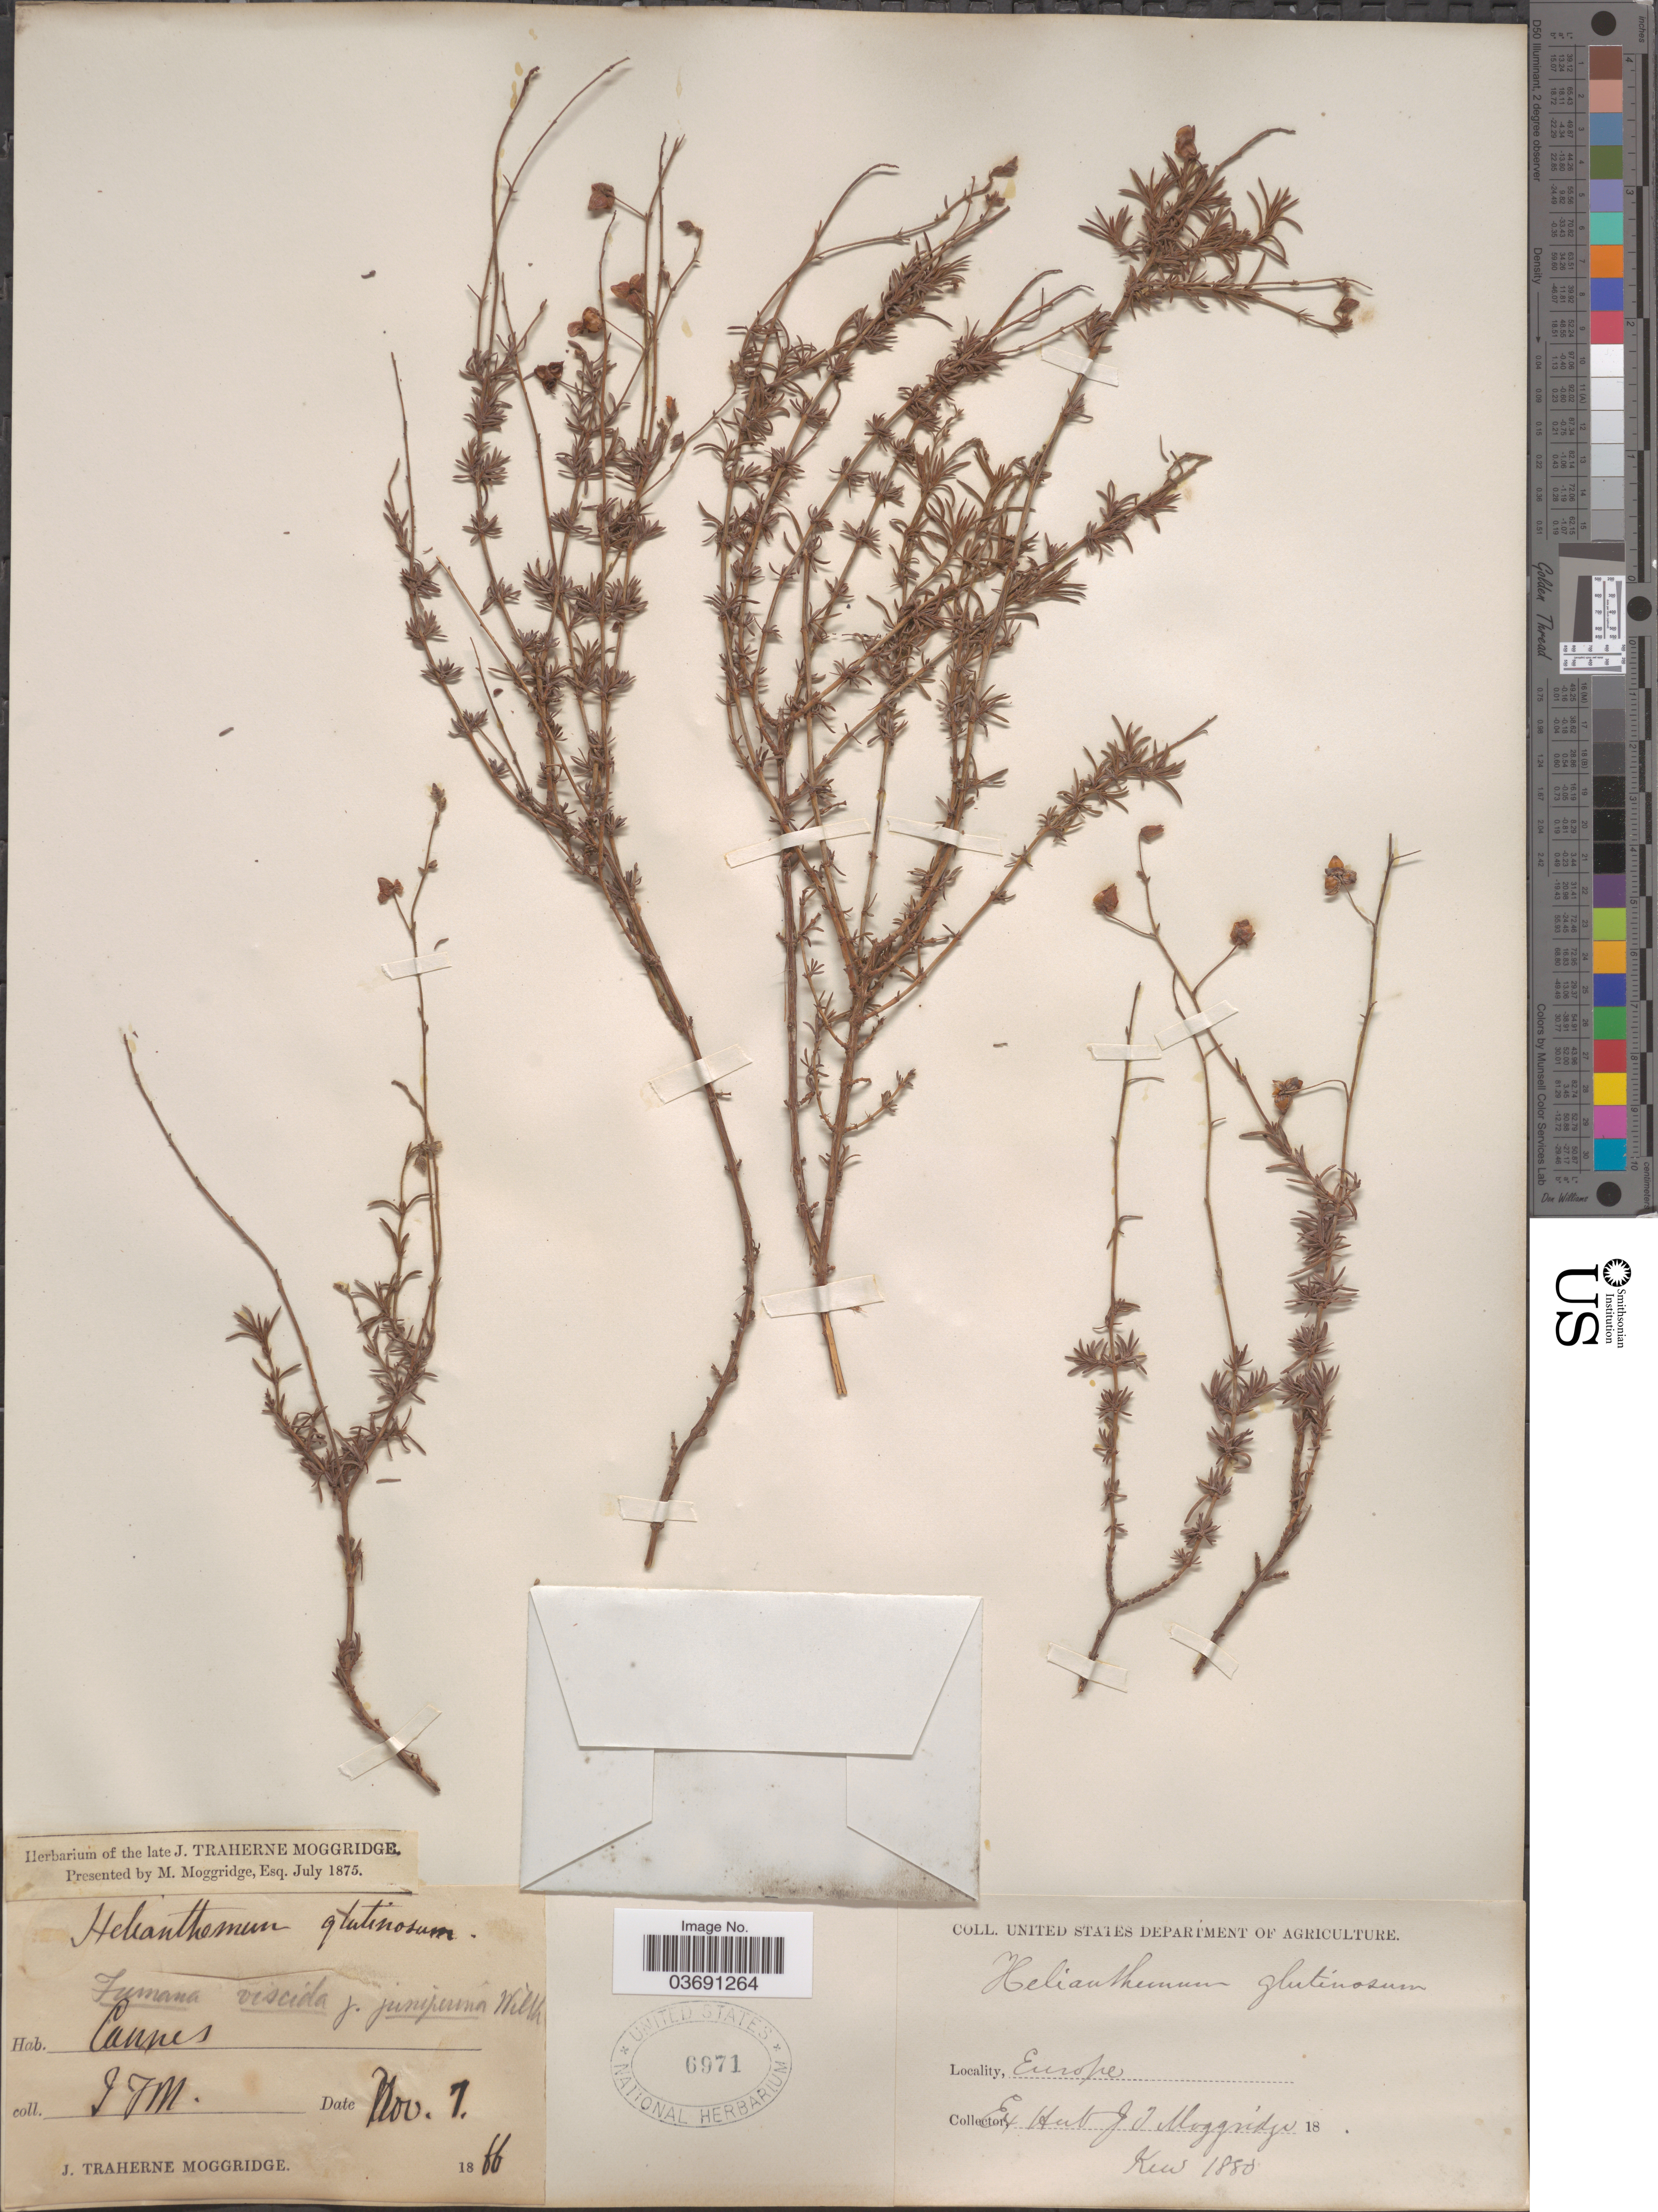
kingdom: Plantae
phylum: Tracheophyta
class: Magnoliopsida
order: Malvales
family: Cistaceae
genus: Fumana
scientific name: Fumana glutinosa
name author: (L.) Boiss.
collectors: J. T. Moggridge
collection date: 1866-11-07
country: France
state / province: Provence-Alpes-Côte d'Azur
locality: Cannes. Europe.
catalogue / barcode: US 6971